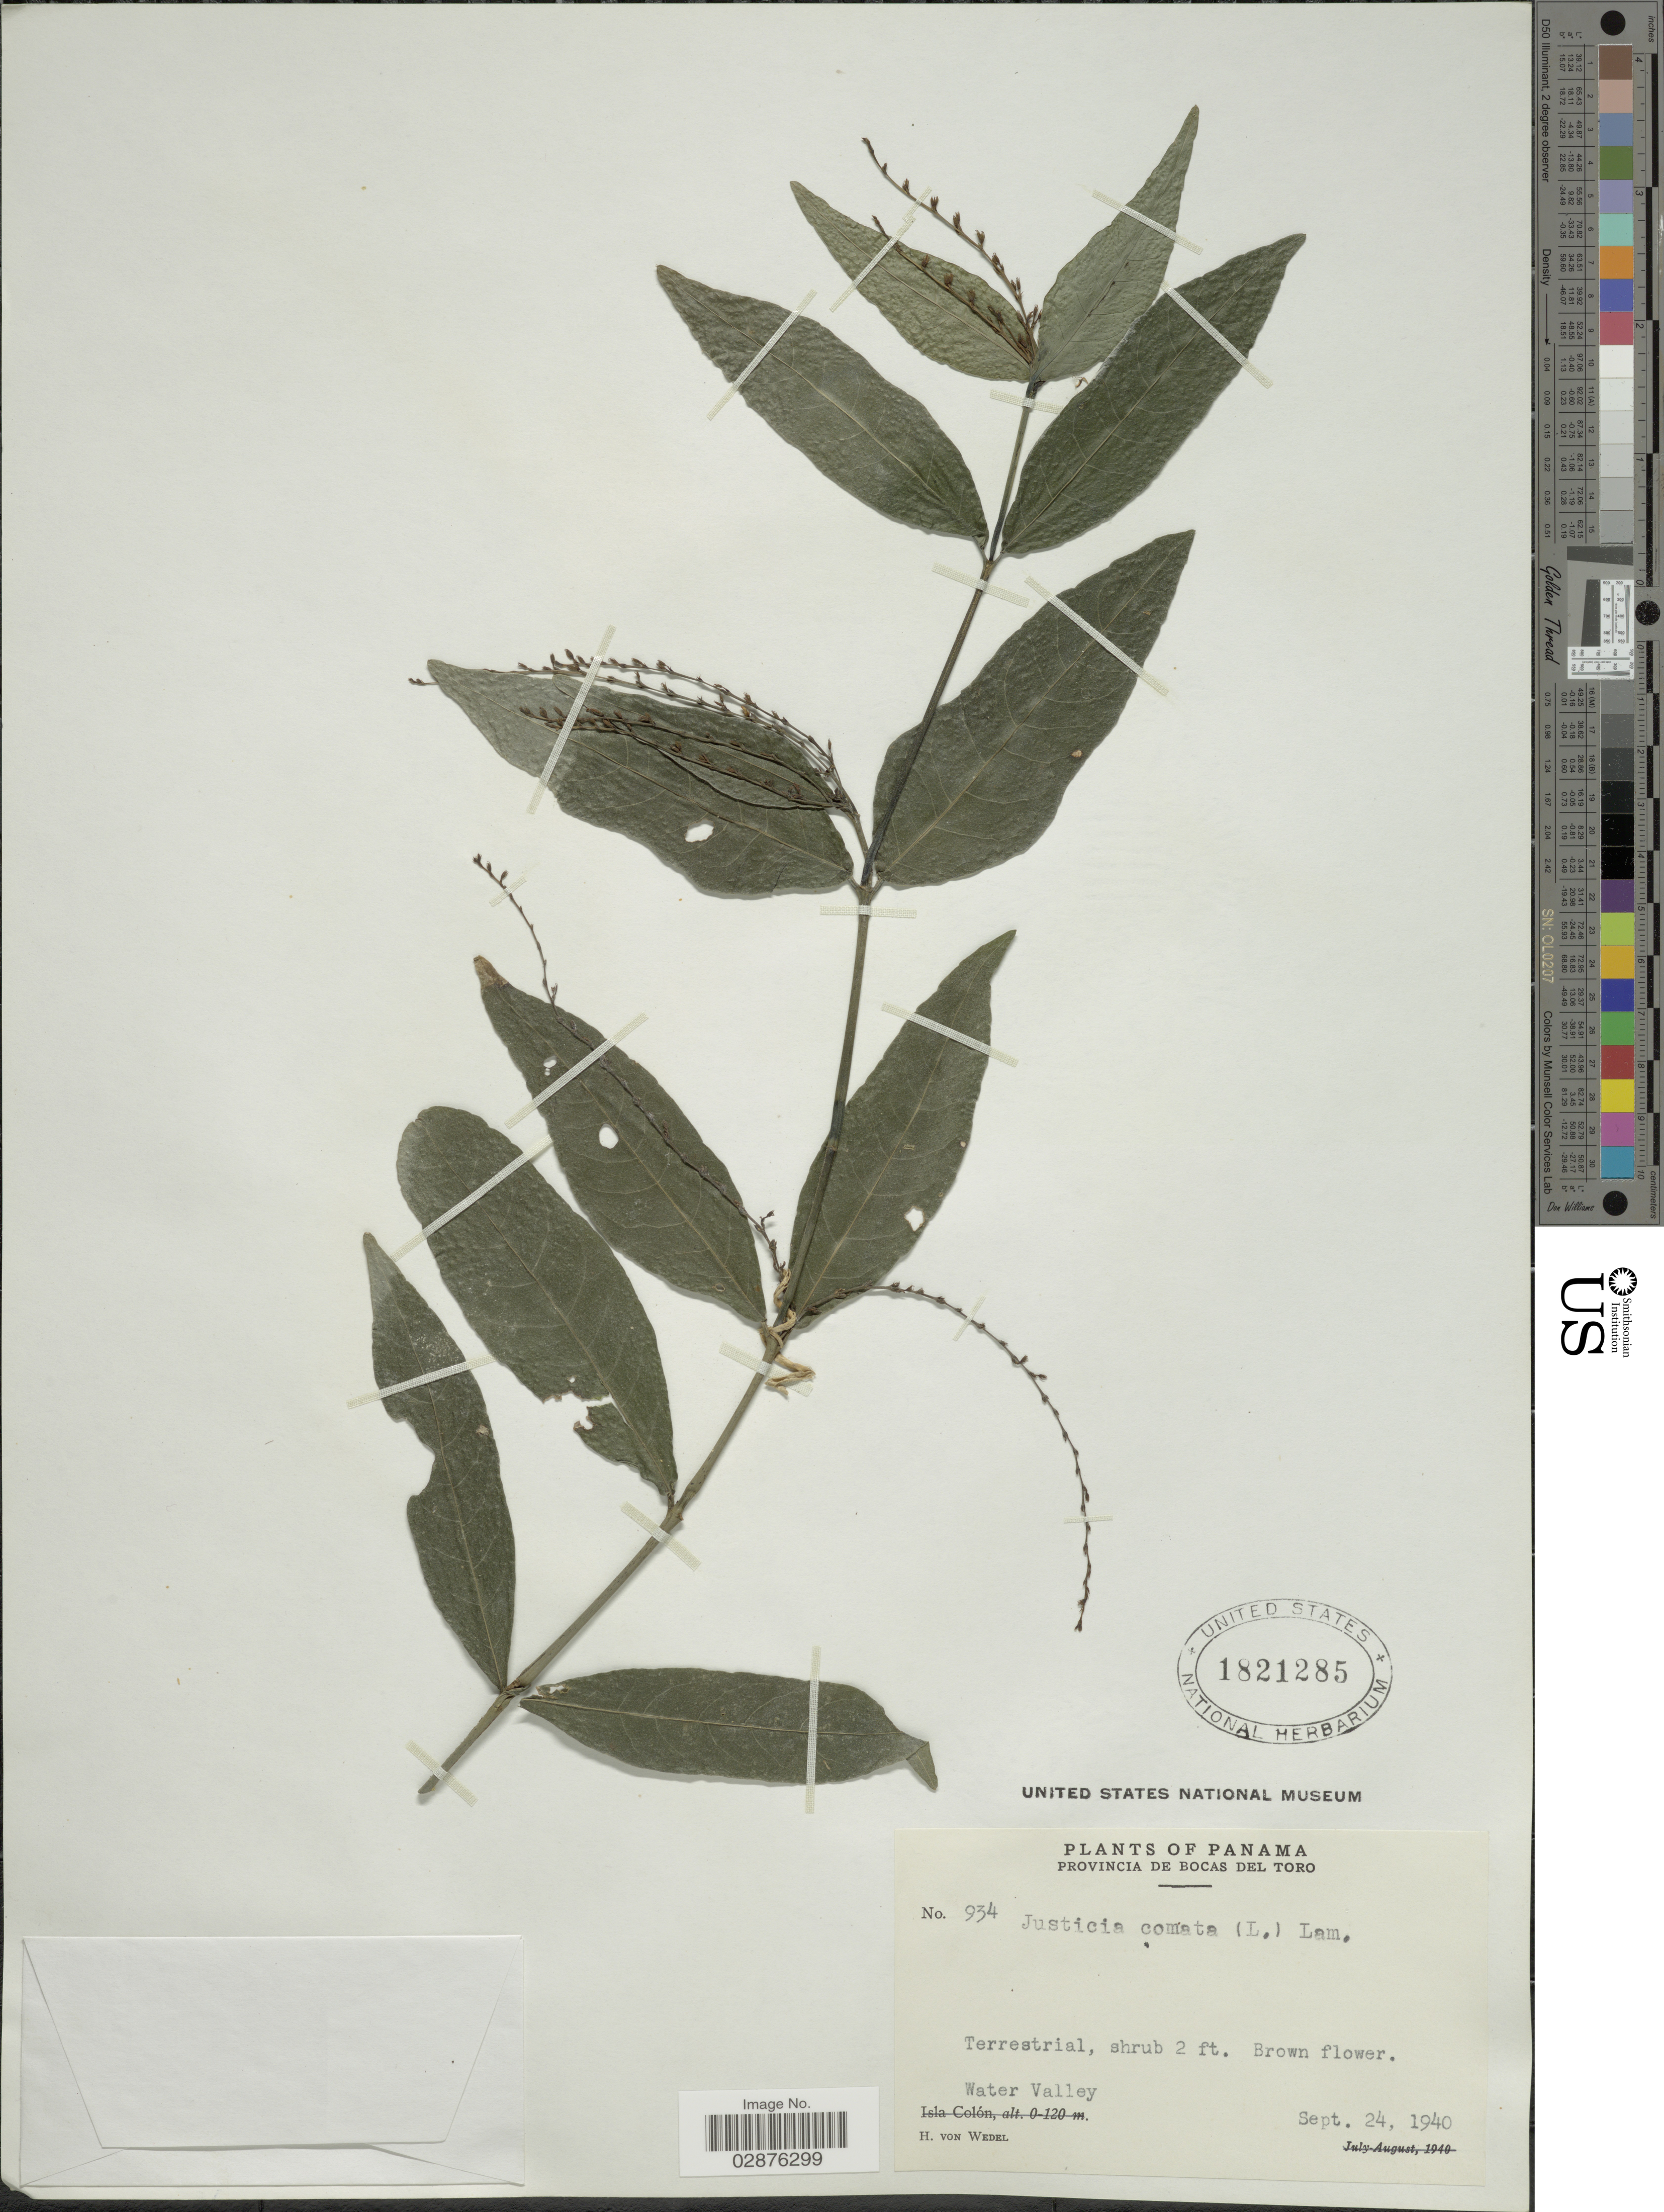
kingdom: Plantae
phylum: Tracheophyta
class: Magnoliopsida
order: Lamiales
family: Acanthaceae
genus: Justicia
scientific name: Justicia comata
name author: (L.) Lam.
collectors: H. von Wedel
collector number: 934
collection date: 1940-09-24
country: Panama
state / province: Bocas del Toro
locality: Water Valley.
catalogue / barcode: US 1821285